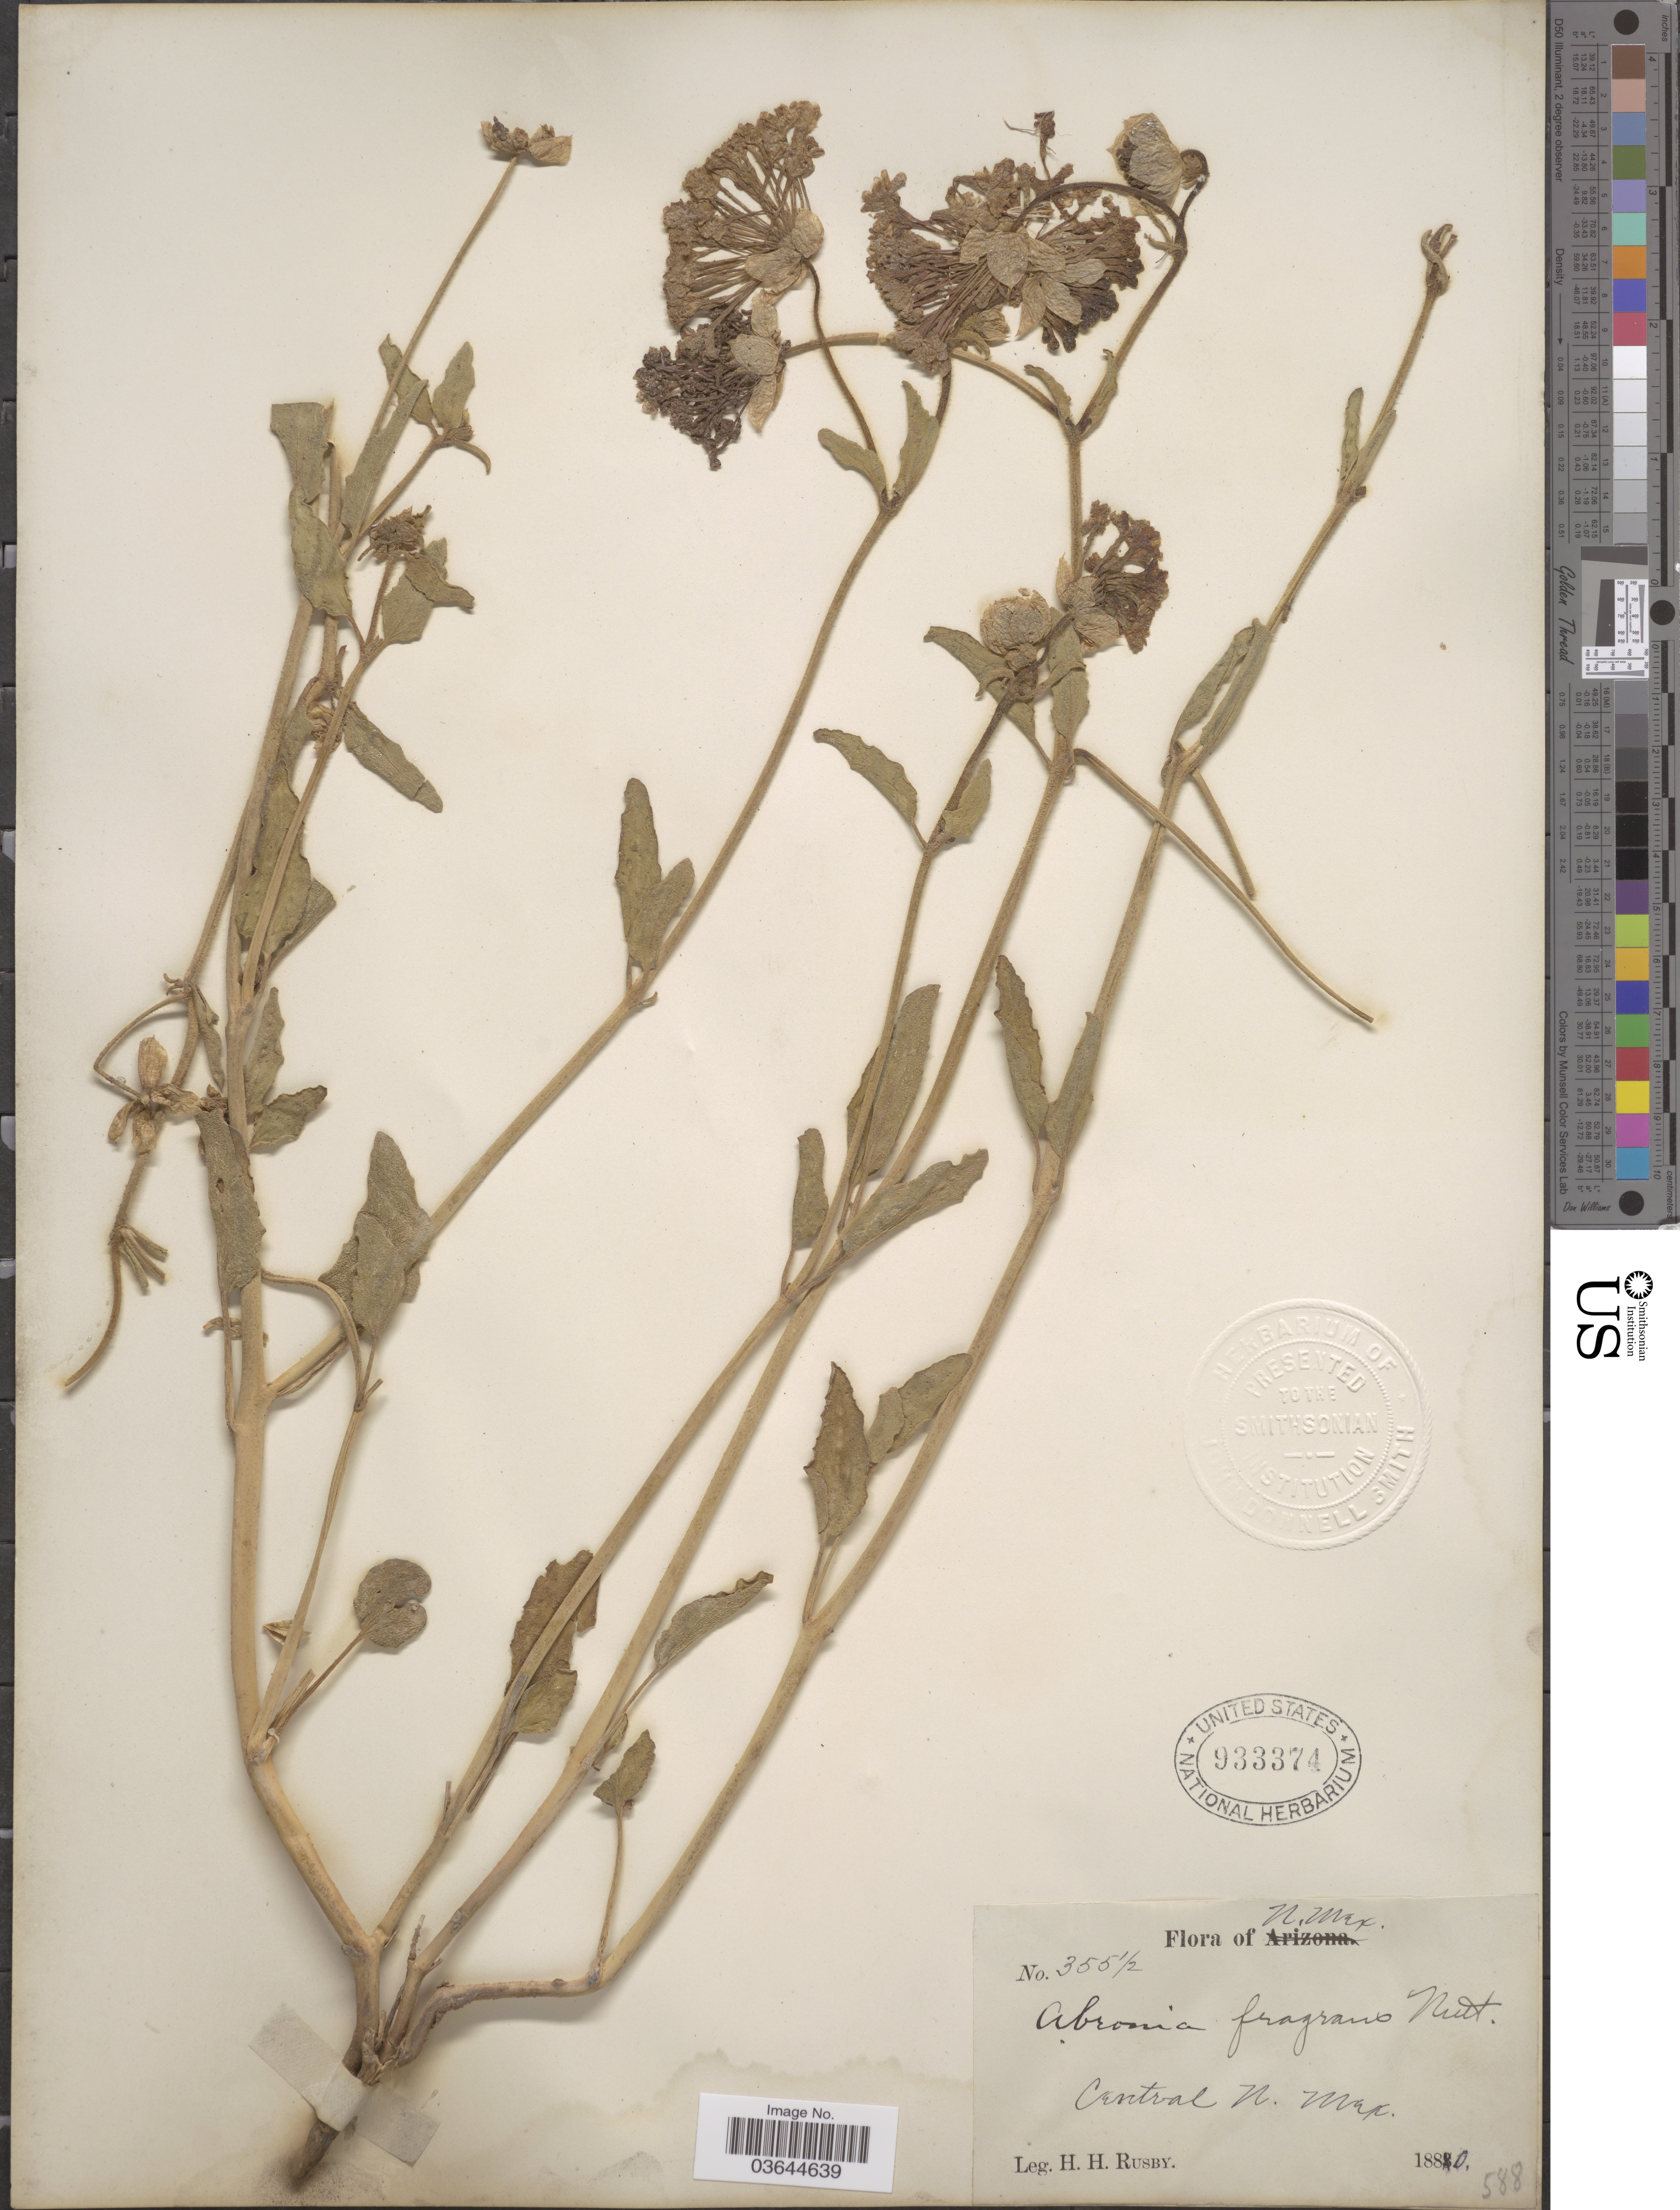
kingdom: Plantae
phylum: Tracheophyta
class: Magnoliopsida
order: Caryophyllales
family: Nyctaginaceae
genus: Abronia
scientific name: Abronia fragrans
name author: Nutt. ex Hook.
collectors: H. H. Rusby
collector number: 355½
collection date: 1880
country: United States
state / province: New Mexico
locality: Central N. Mex.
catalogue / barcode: US 933374